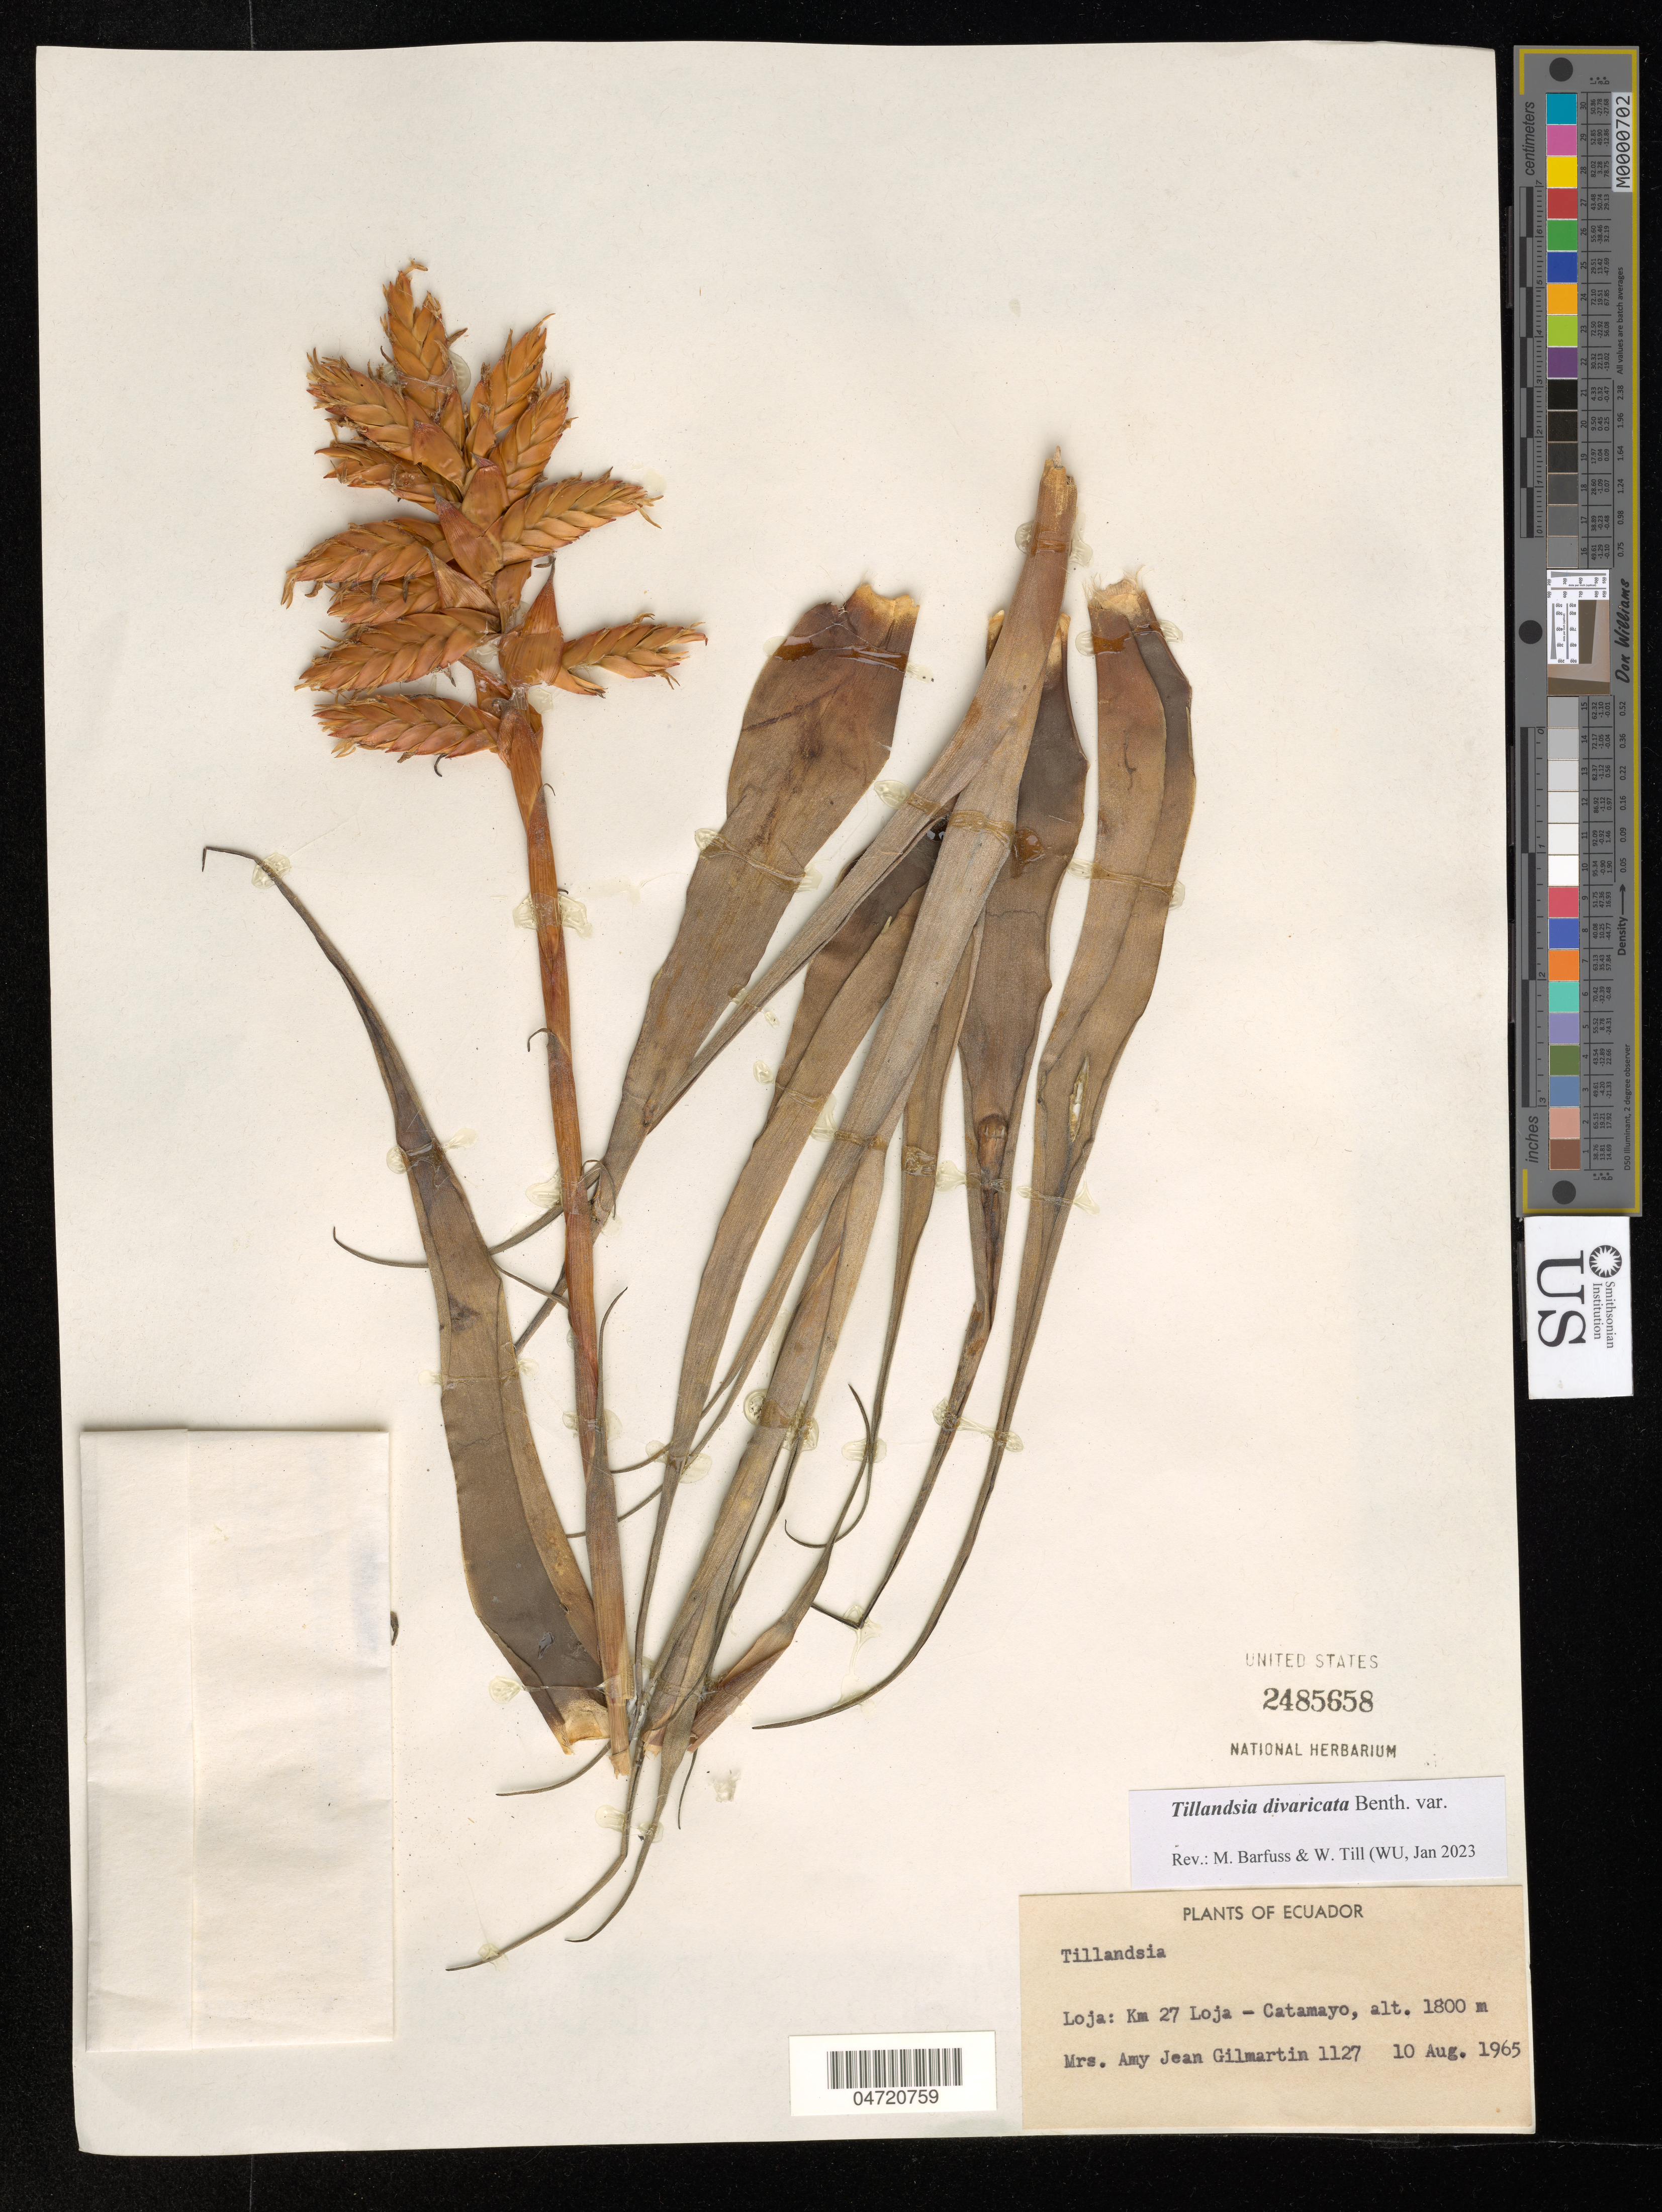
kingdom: Plantae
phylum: Tracheophyta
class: Liliopsida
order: Poales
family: Bromeliaceae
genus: Tillandsia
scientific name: Tillandsia divaricata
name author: Benth.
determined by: Barfuss, Michael H.; Till, W.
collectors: A. J. Gilmartin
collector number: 1127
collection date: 1965-08-10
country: Ecuador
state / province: Loja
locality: Km 27, Loja - Catamayo.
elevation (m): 1800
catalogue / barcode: US 2485658